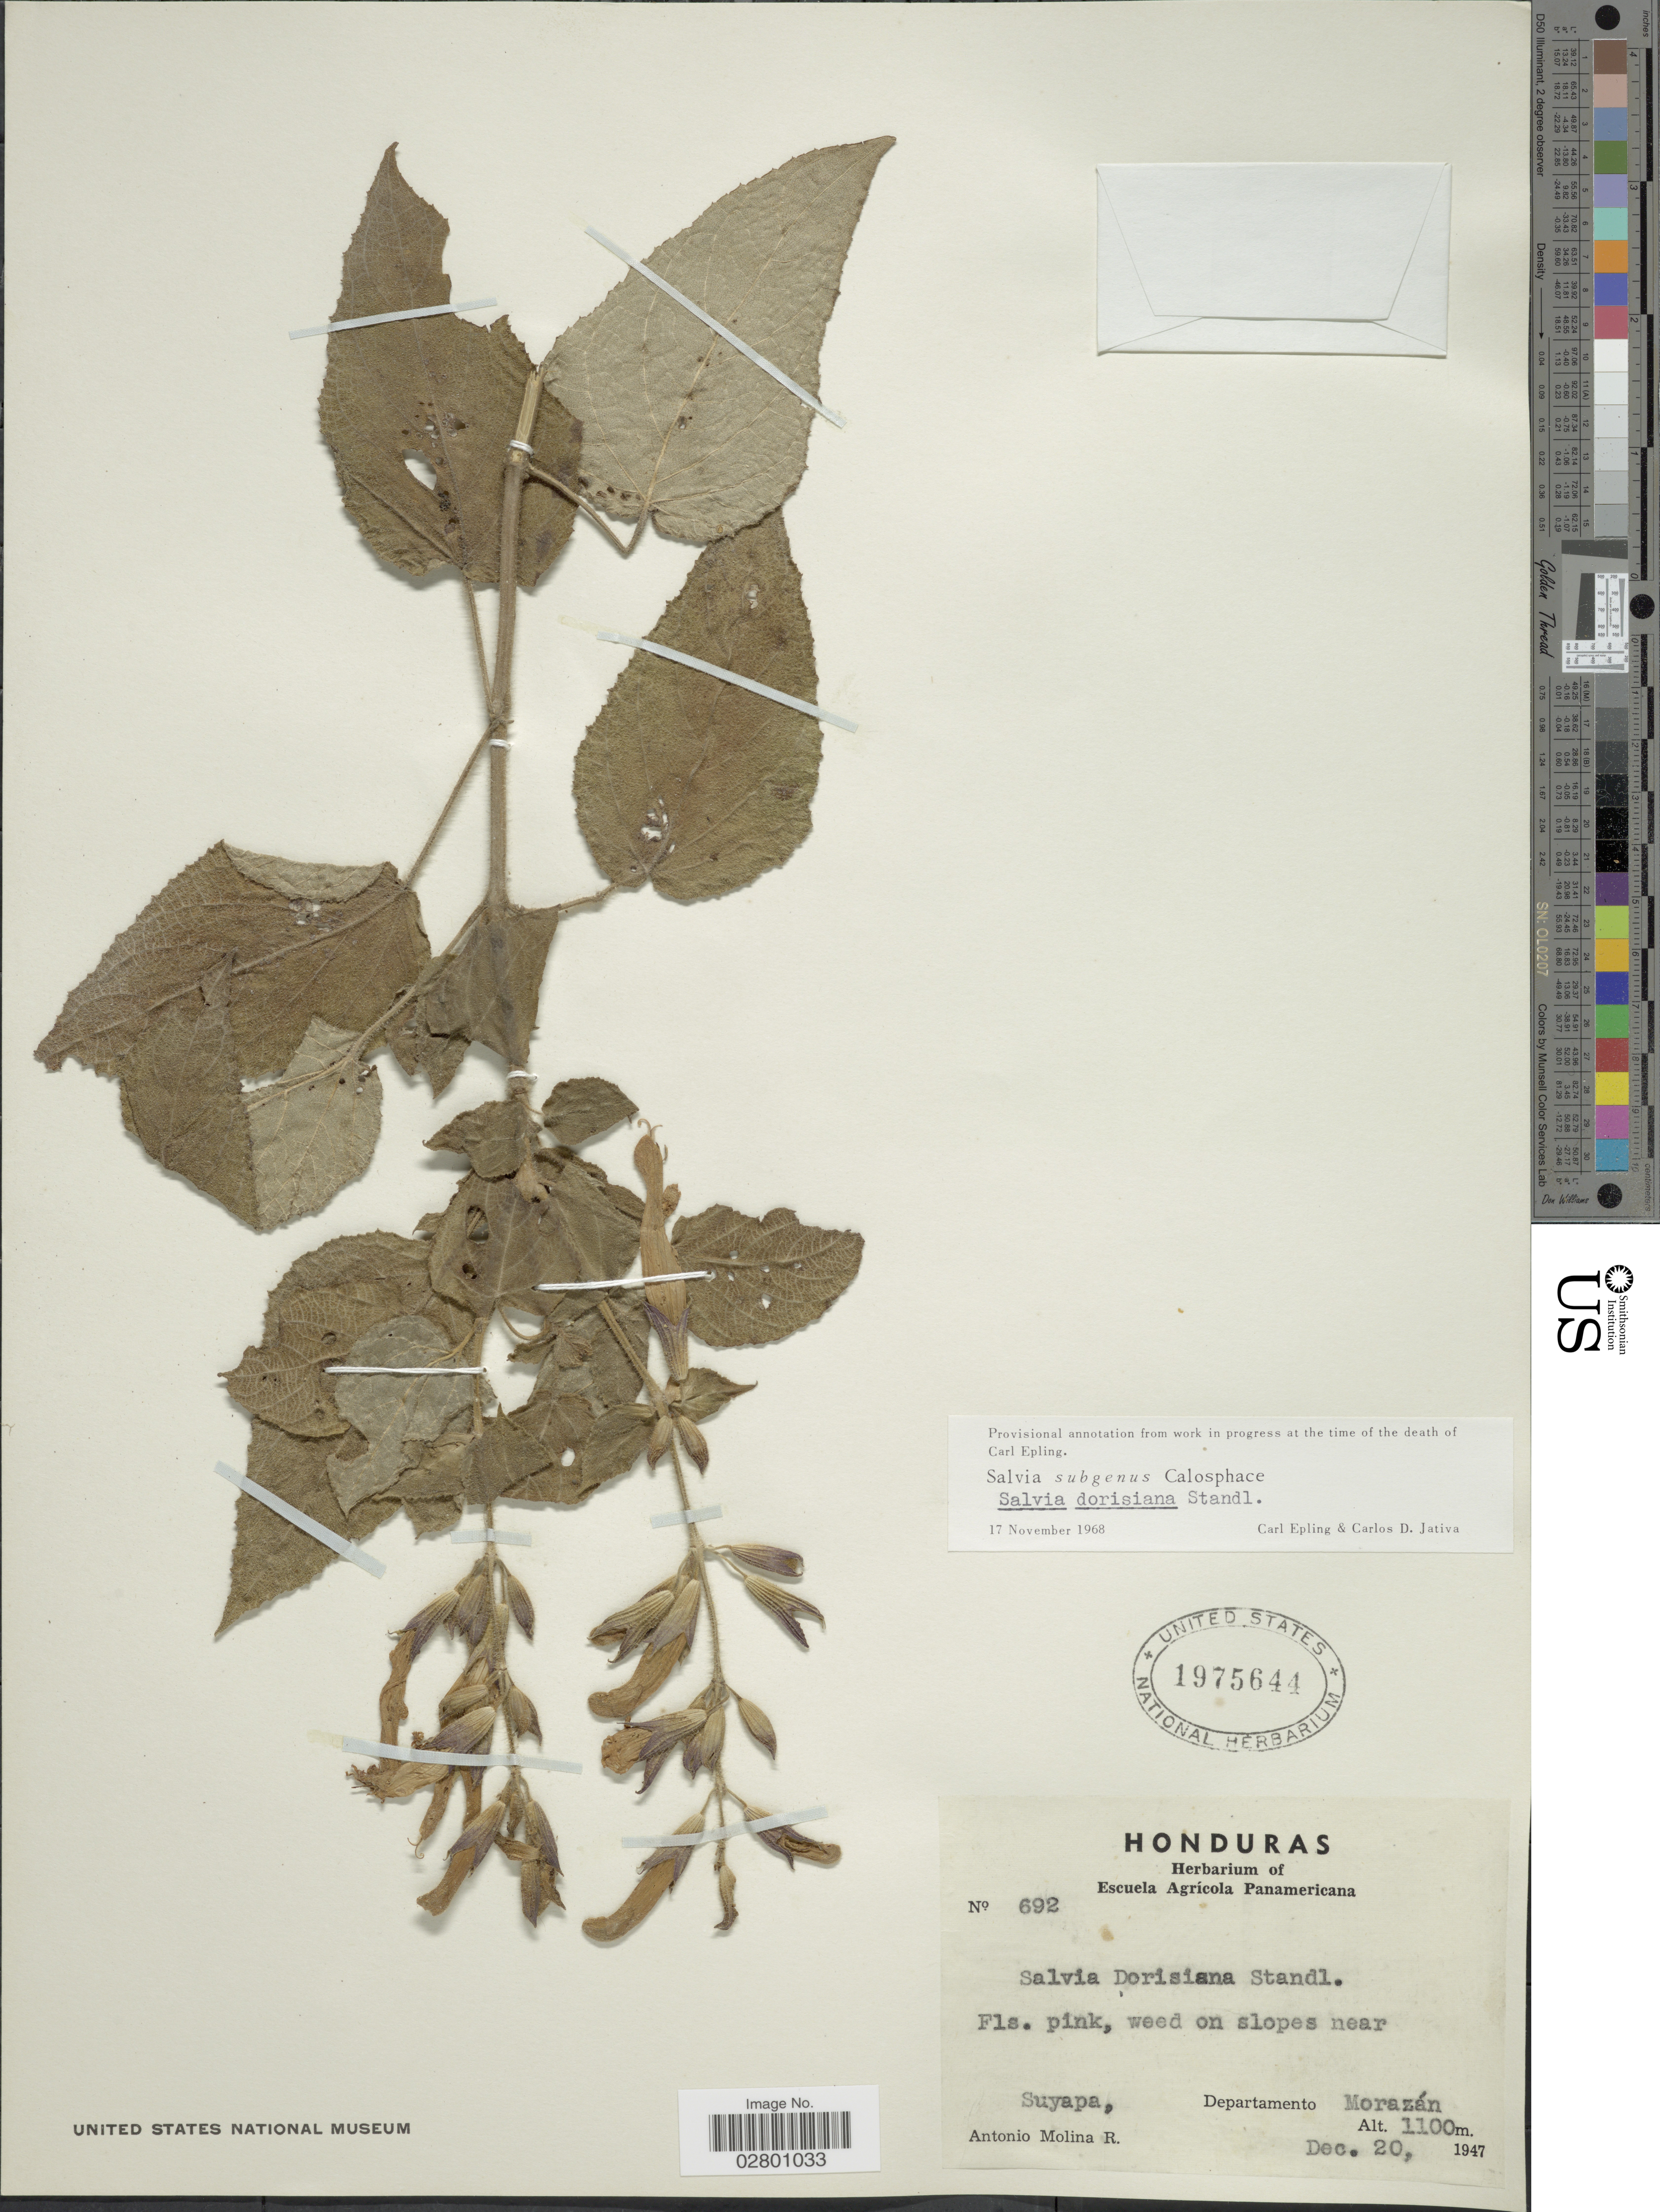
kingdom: Plantae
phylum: Tracheophyta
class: Magnoliopsida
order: Lamiales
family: Lamiaceae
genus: Salvia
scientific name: Salvia dorisiana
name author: Standl.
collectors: A. Molina R.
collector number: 692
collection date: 1947-12-20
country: Honduras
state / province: Fco. Morazán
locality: Suyapa, Departamento Morazán.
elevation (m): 1100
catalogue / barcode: US 1975644